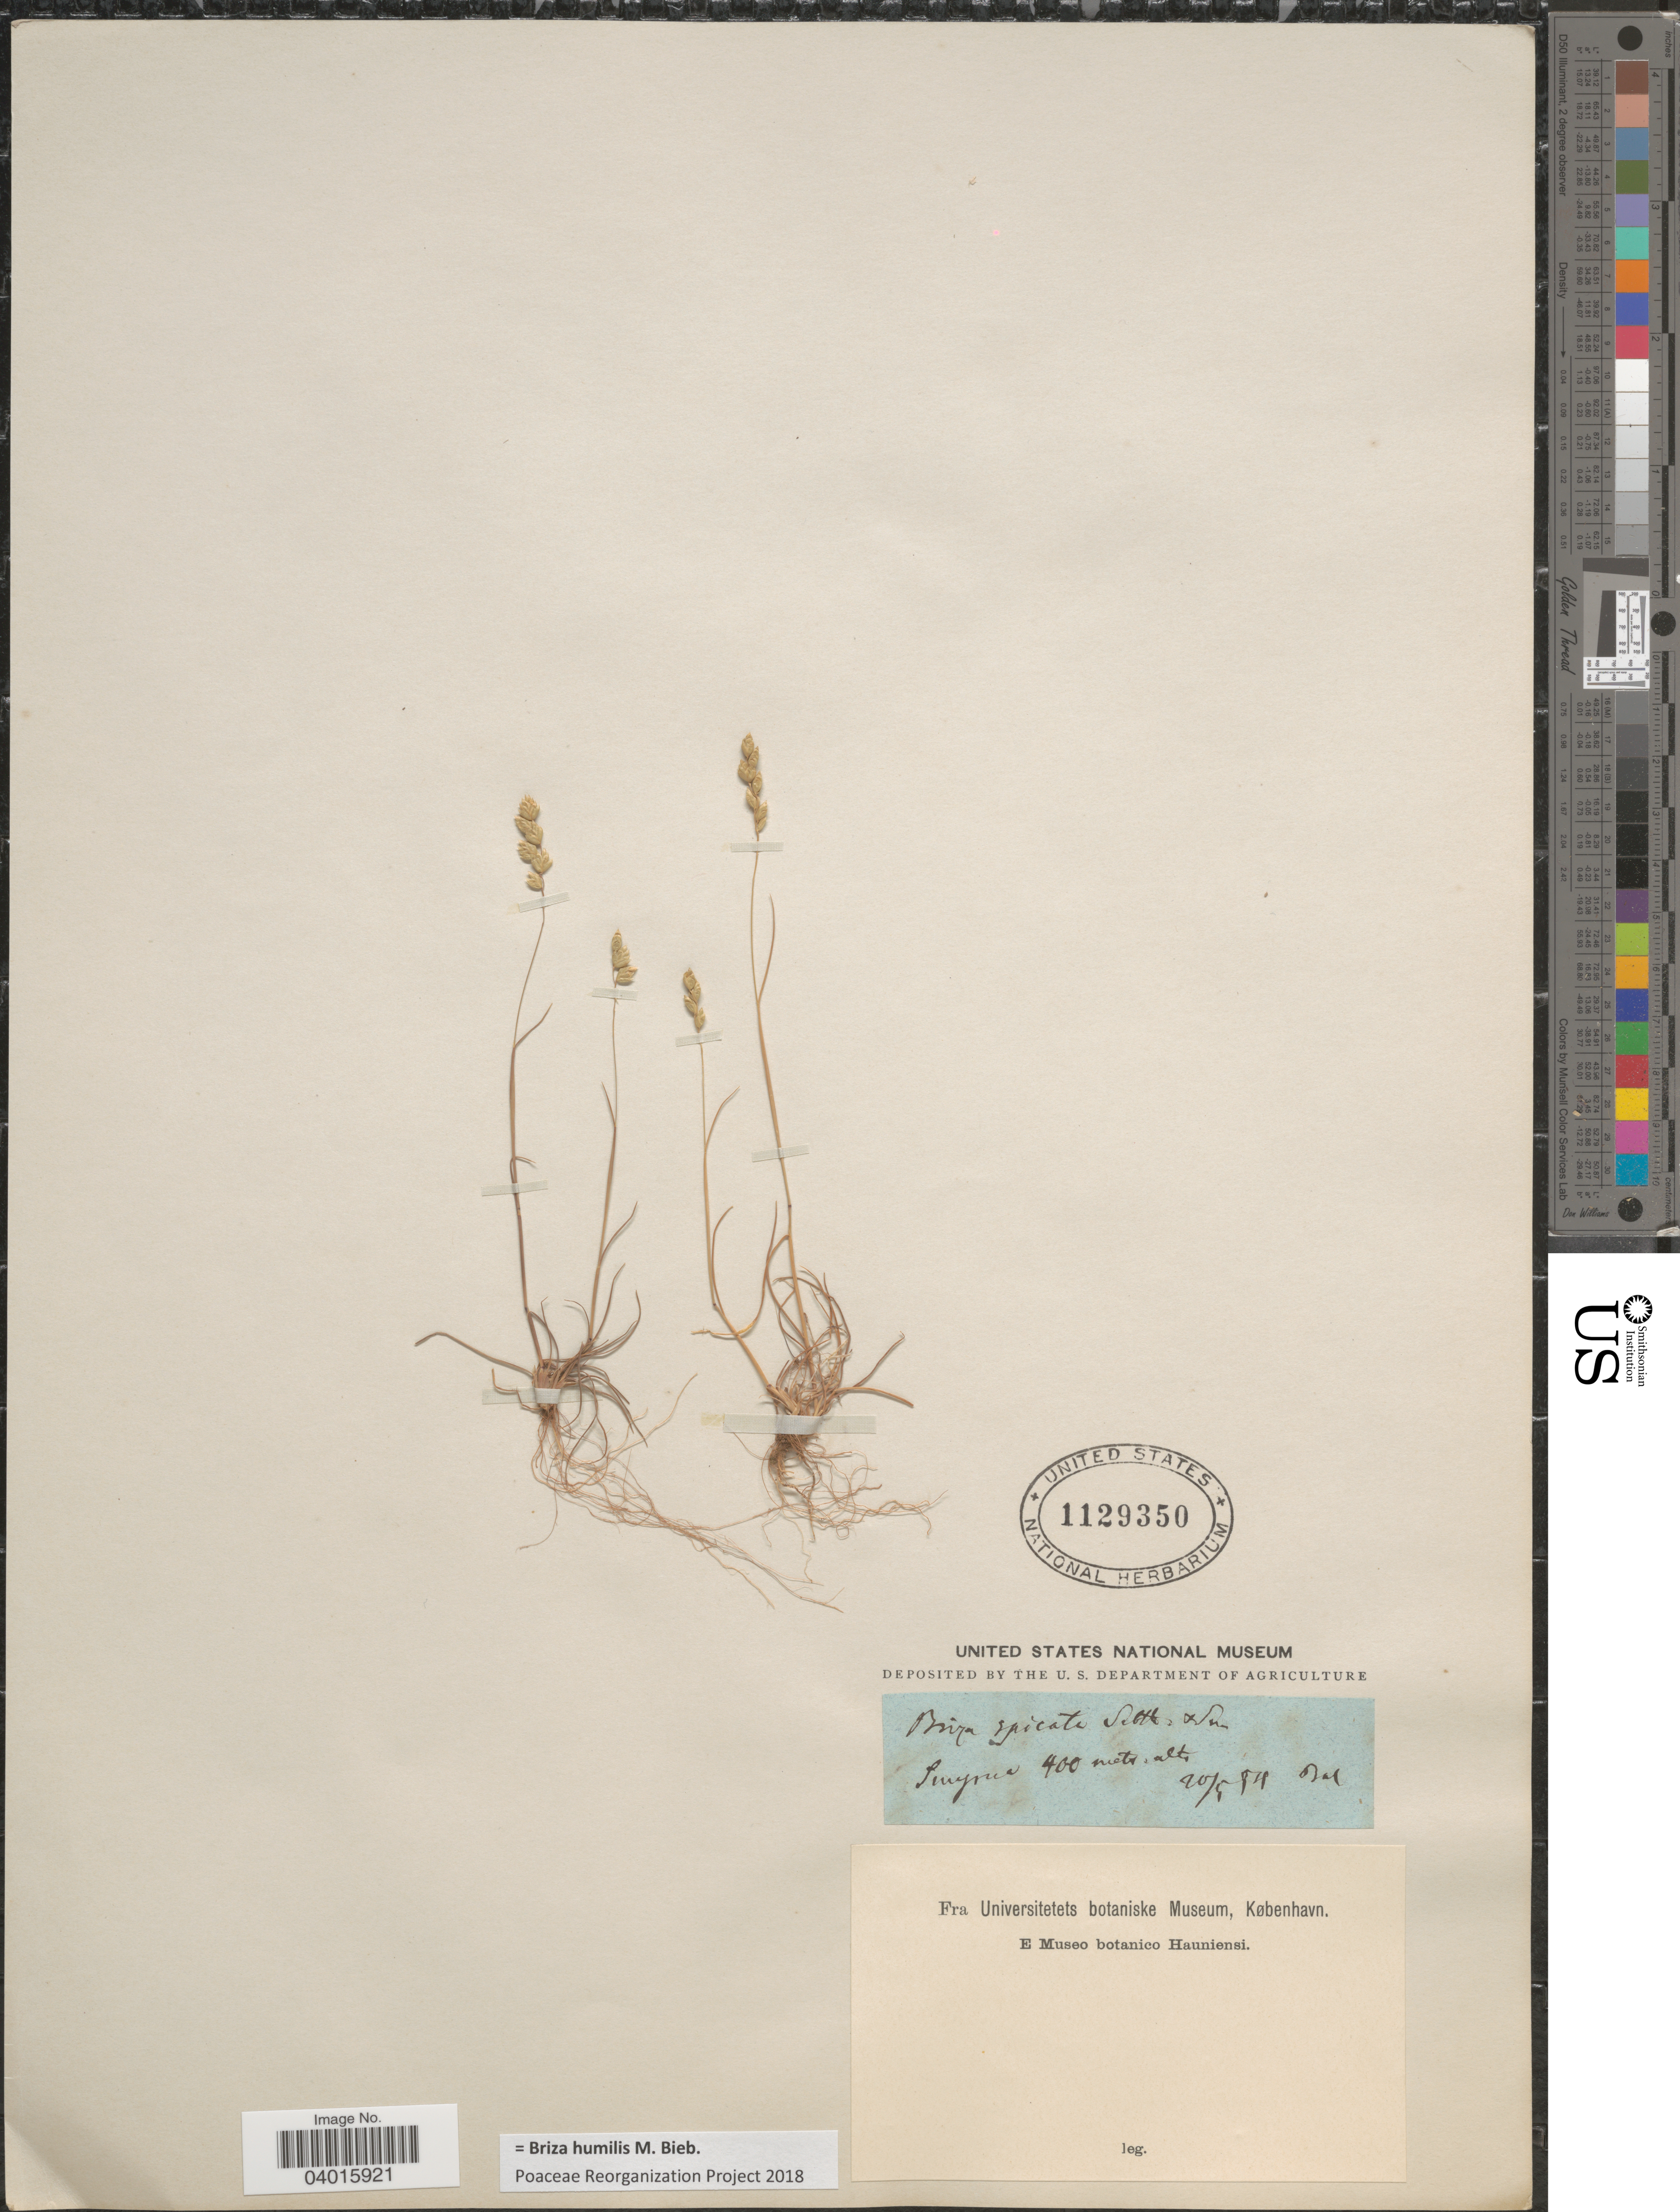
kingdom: Plantae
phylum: Tracheophyta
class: Liliopsida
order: Poales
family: Poaceae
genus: Briza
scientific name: Briza humilis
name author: M. Bieb.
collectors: -- Ball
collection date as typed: Transcribed d/m/y: 20/5/54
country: Turkey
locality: Smyrna.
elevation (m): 400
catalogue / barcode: US 1129350